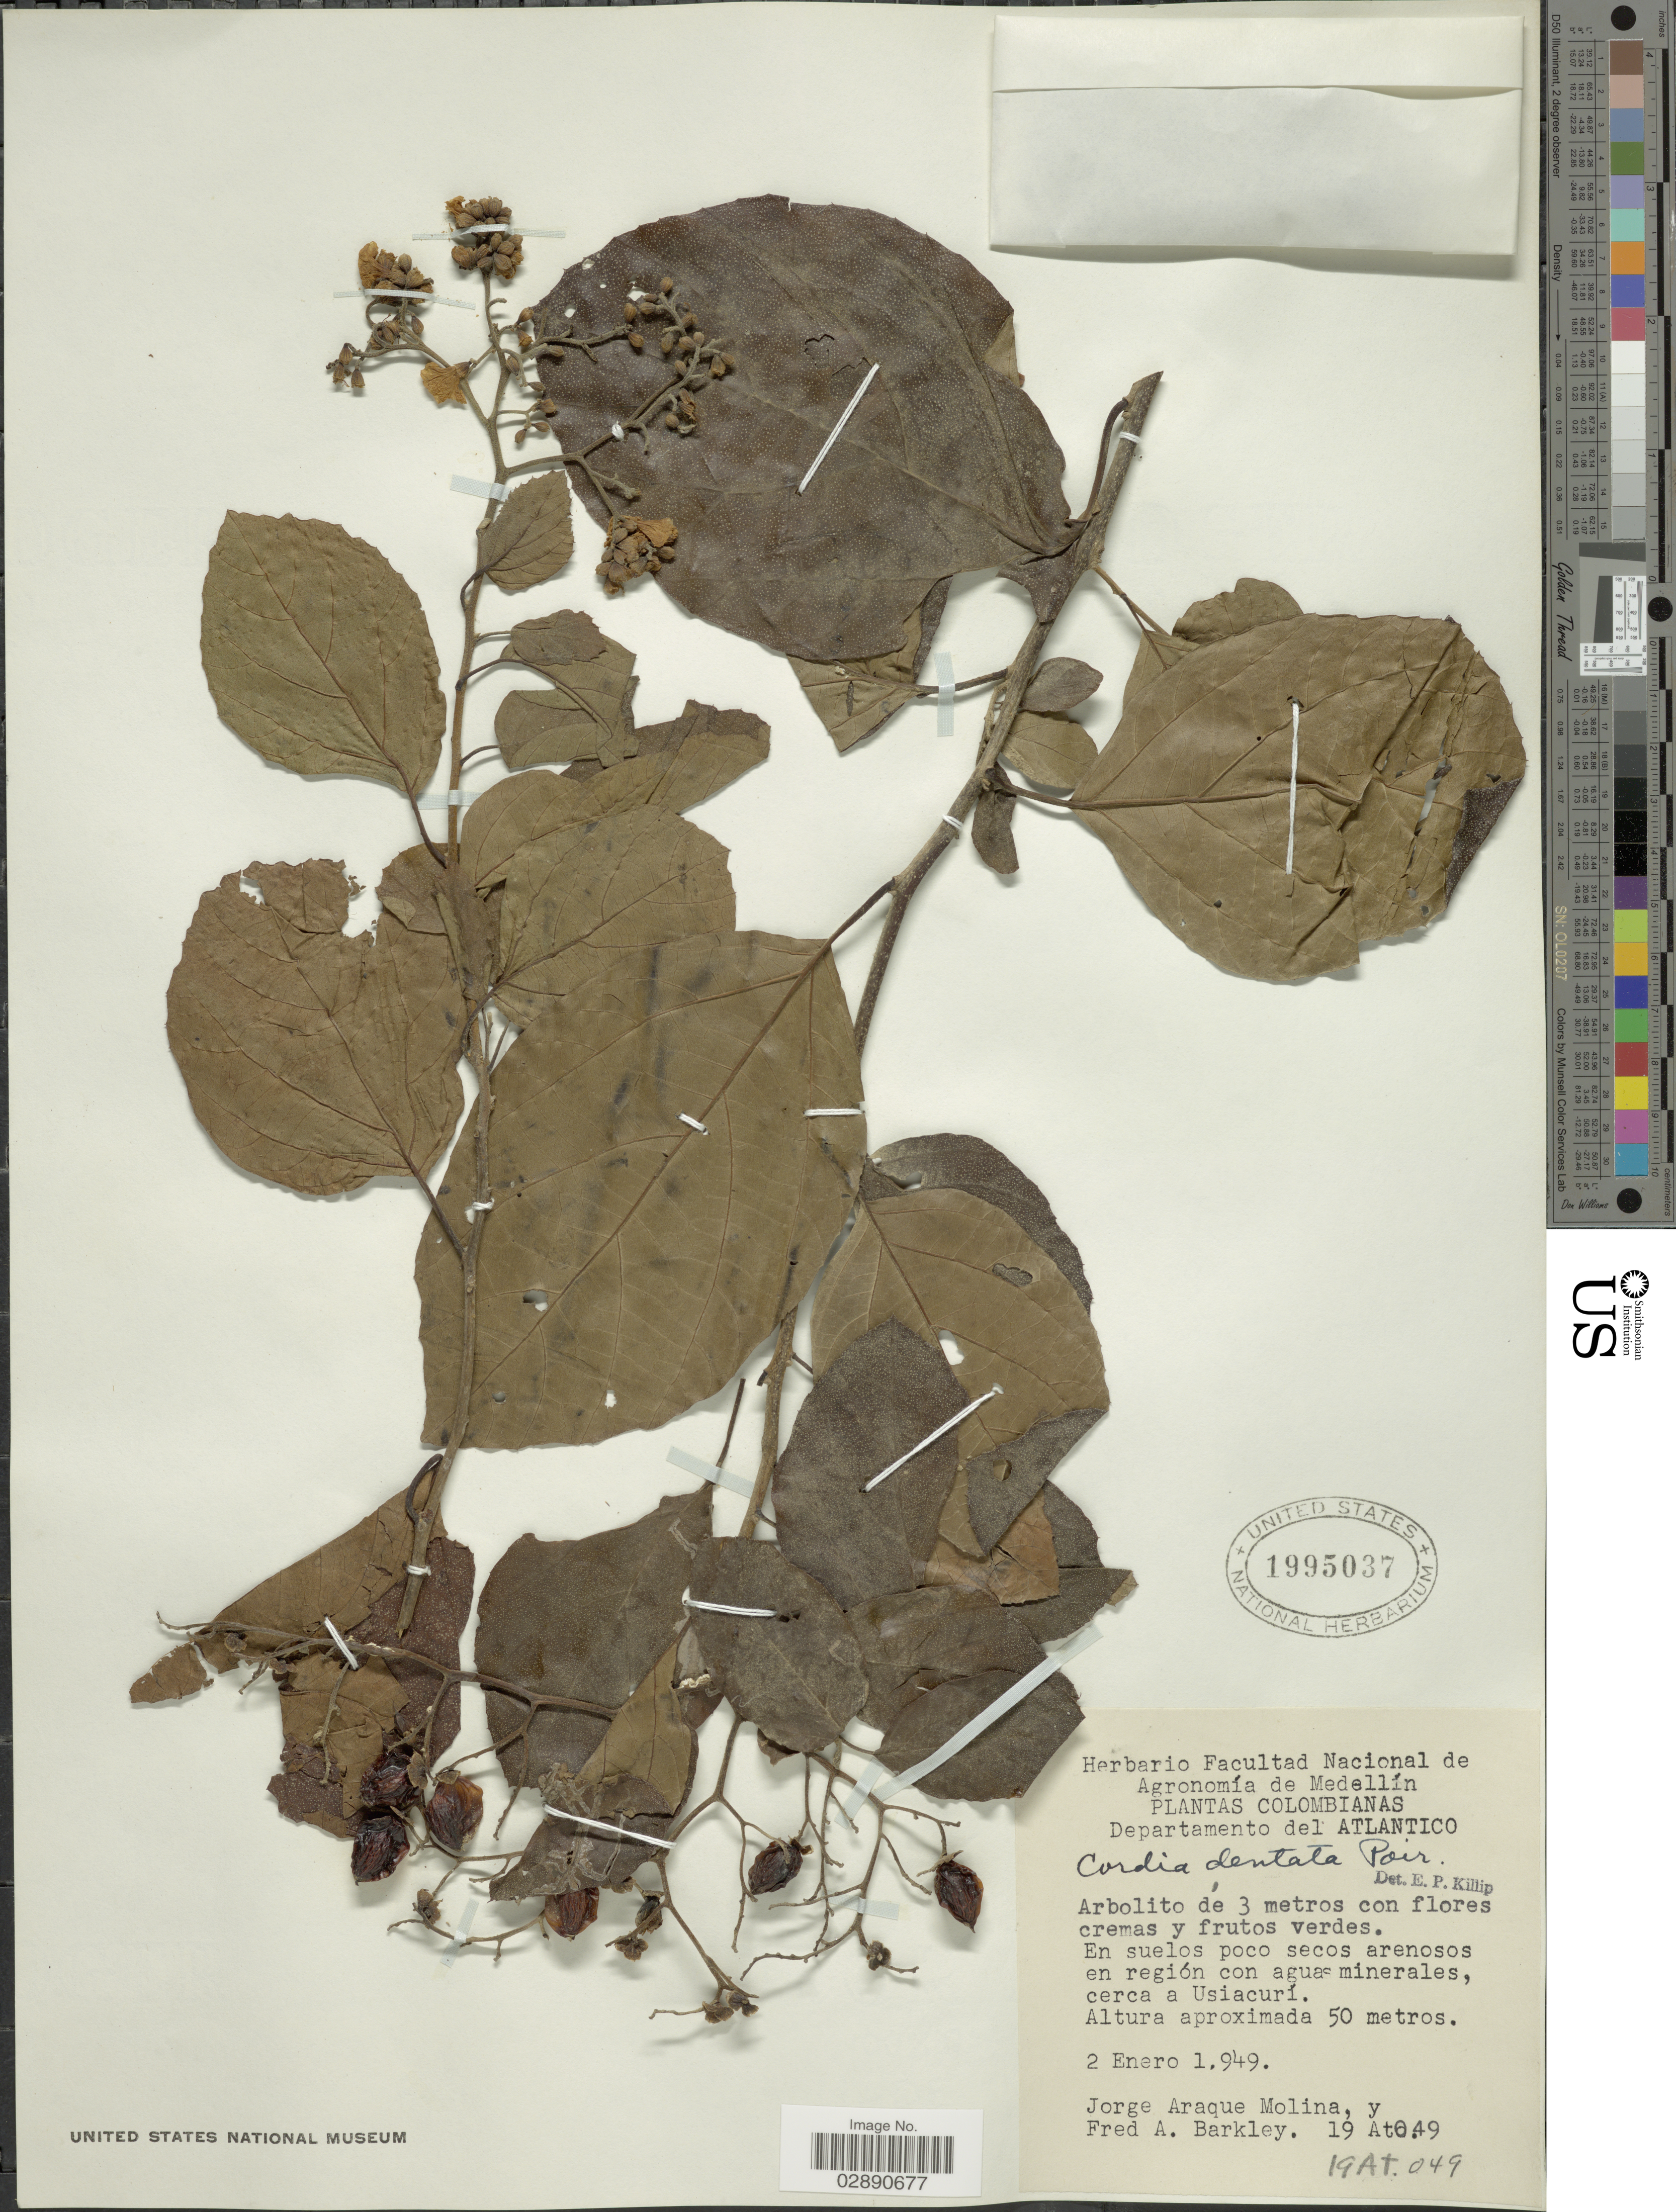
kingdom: Plantae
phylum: Tracheophyta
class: Magnoliopsida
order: Boraginales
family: Cordiaceae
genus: Cordia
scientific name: Cordia dentata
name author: Poir.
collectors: J. A. Molina & F. A. Barkley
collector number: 19At049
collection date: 1949-01-02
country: Colombia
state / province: Atlántico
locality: Departamento del Atlantico.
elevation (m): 50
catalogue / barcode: US 1995037